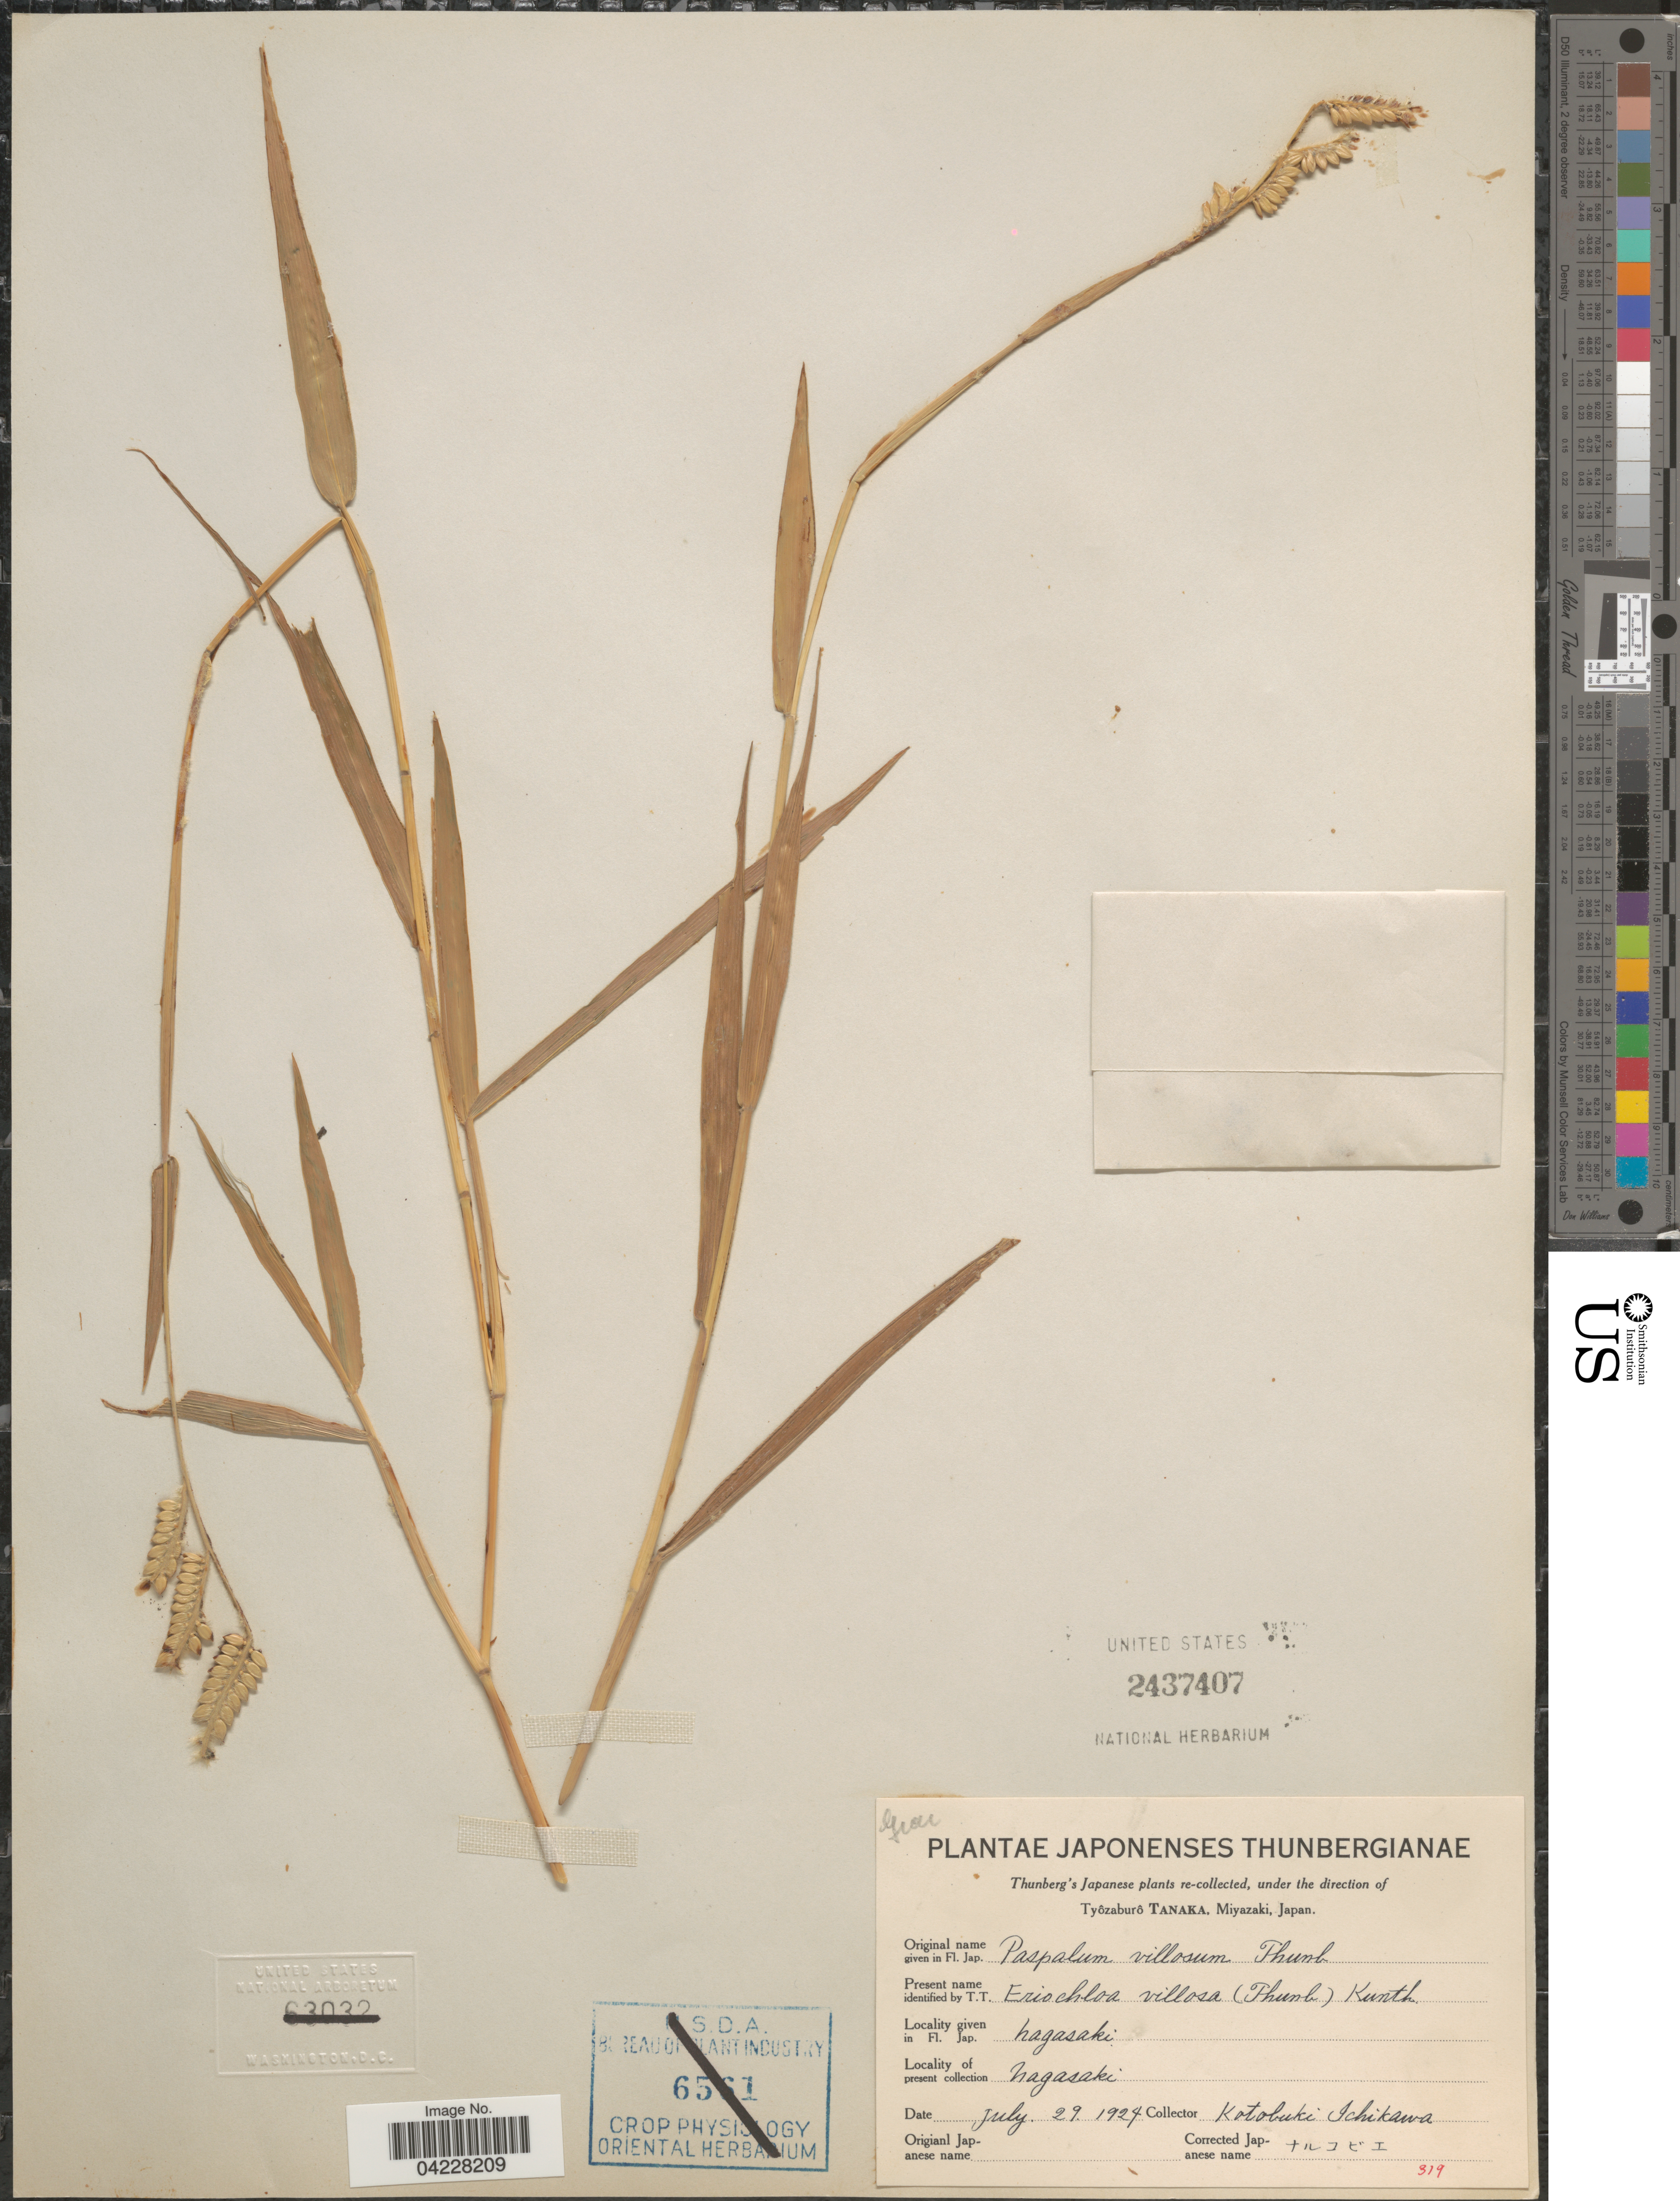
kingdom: Plantae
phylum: Tracheophyta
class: Liliopsida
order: Poales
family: Poaceae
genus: Paspalum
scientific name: Paspalum paniculatum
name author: L.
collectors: K. Ichikawa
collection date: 1924-07-29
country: Japan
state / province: Nagasaki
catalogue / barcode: US 2437407